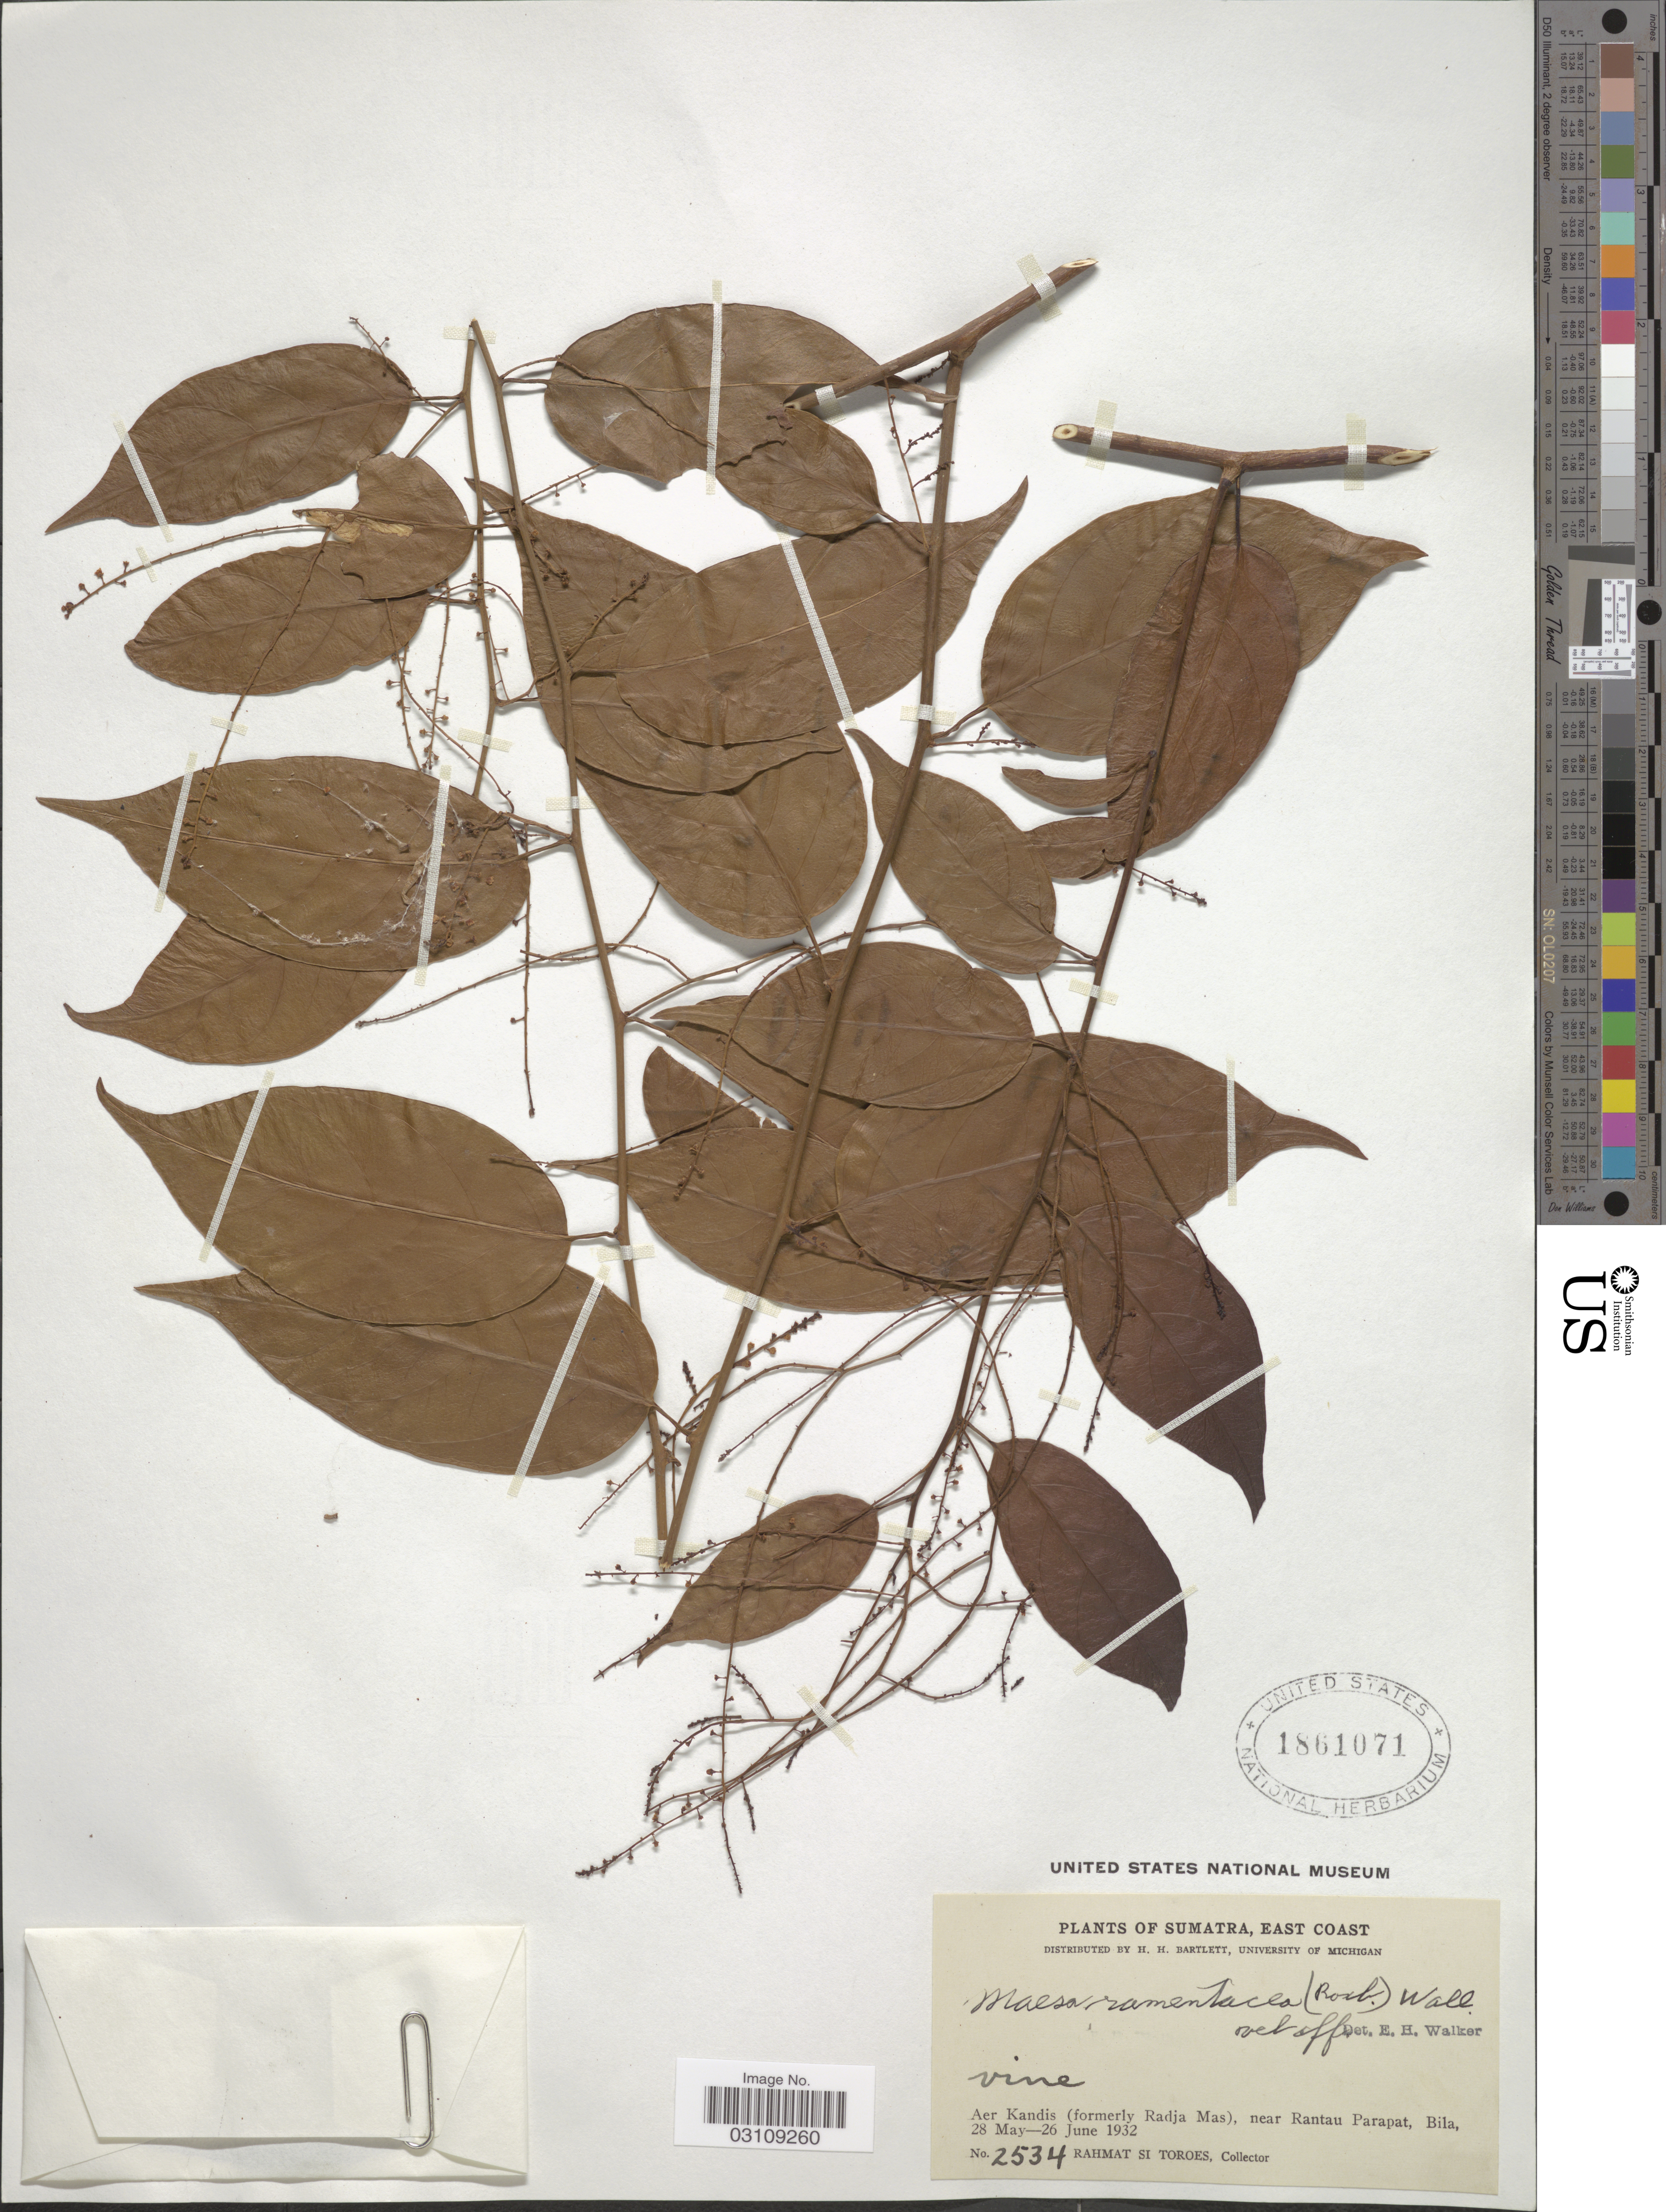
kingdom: Plantae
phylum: Tracheophyta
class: Magnoliopsida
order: Ericales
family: Primulaceae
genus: Maesa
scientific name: Maesa ramentacea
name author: (Roxb.) A. DC.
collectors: Rahmat Si Boeea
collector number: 2534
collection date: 1932-05-28/1932-06-26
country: Indonesia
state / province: Sumatra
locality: East Coast. Aer Kandis (formerly Radja Mas), near Rantau Parapat, Bila.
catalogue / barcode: US 1861071